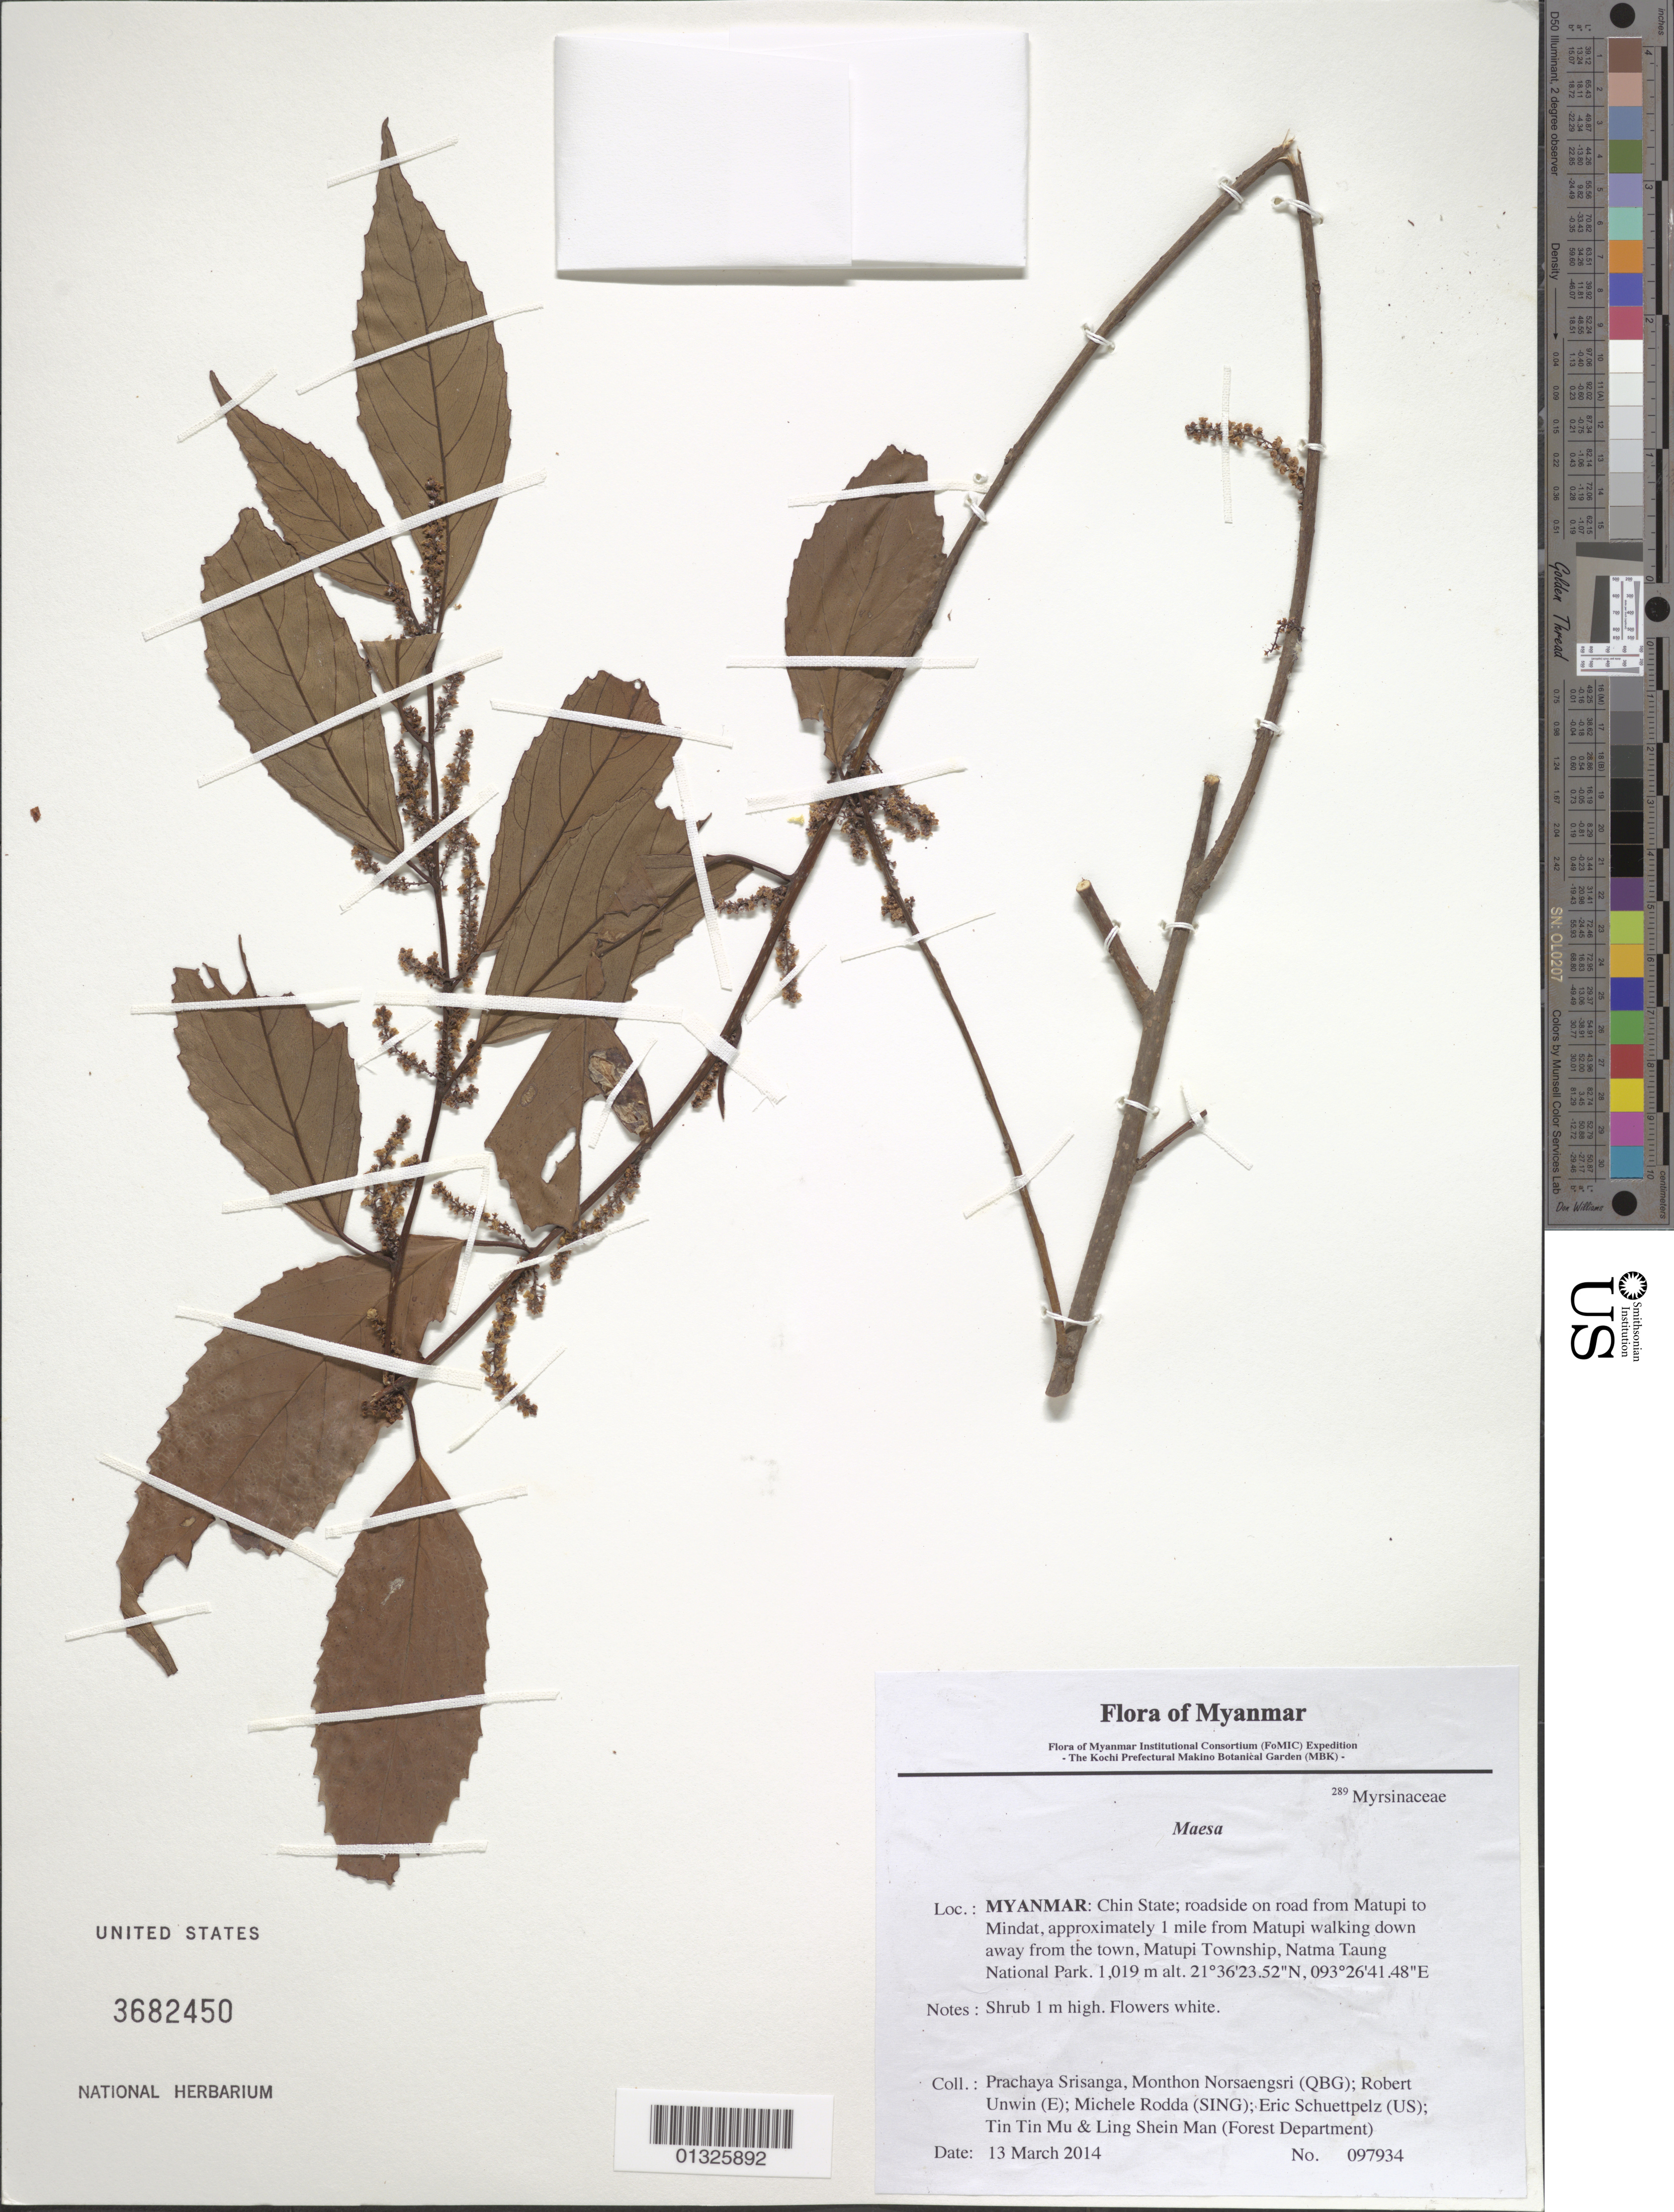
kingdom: Plantae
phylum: Tracheophyta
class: Magnoliopsida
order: Ericales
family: Primulaceae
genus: Maesa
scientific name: Maesa sp.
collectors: P. Srisanga, M. Norsaengsri, R. Unwin, M. Rodda, E. Schuettpelz, Tin Tin Mu & Ling Shein Man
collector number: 97934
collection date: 2014-03-13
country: Myanmar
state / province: Chin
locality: Roadside on road from Matupi to Mindat, approximately 1 mile from Matupi walking down away from the town, Matupi Township, Natma Taung National Park.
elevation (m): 1019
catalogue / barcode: US 3682450